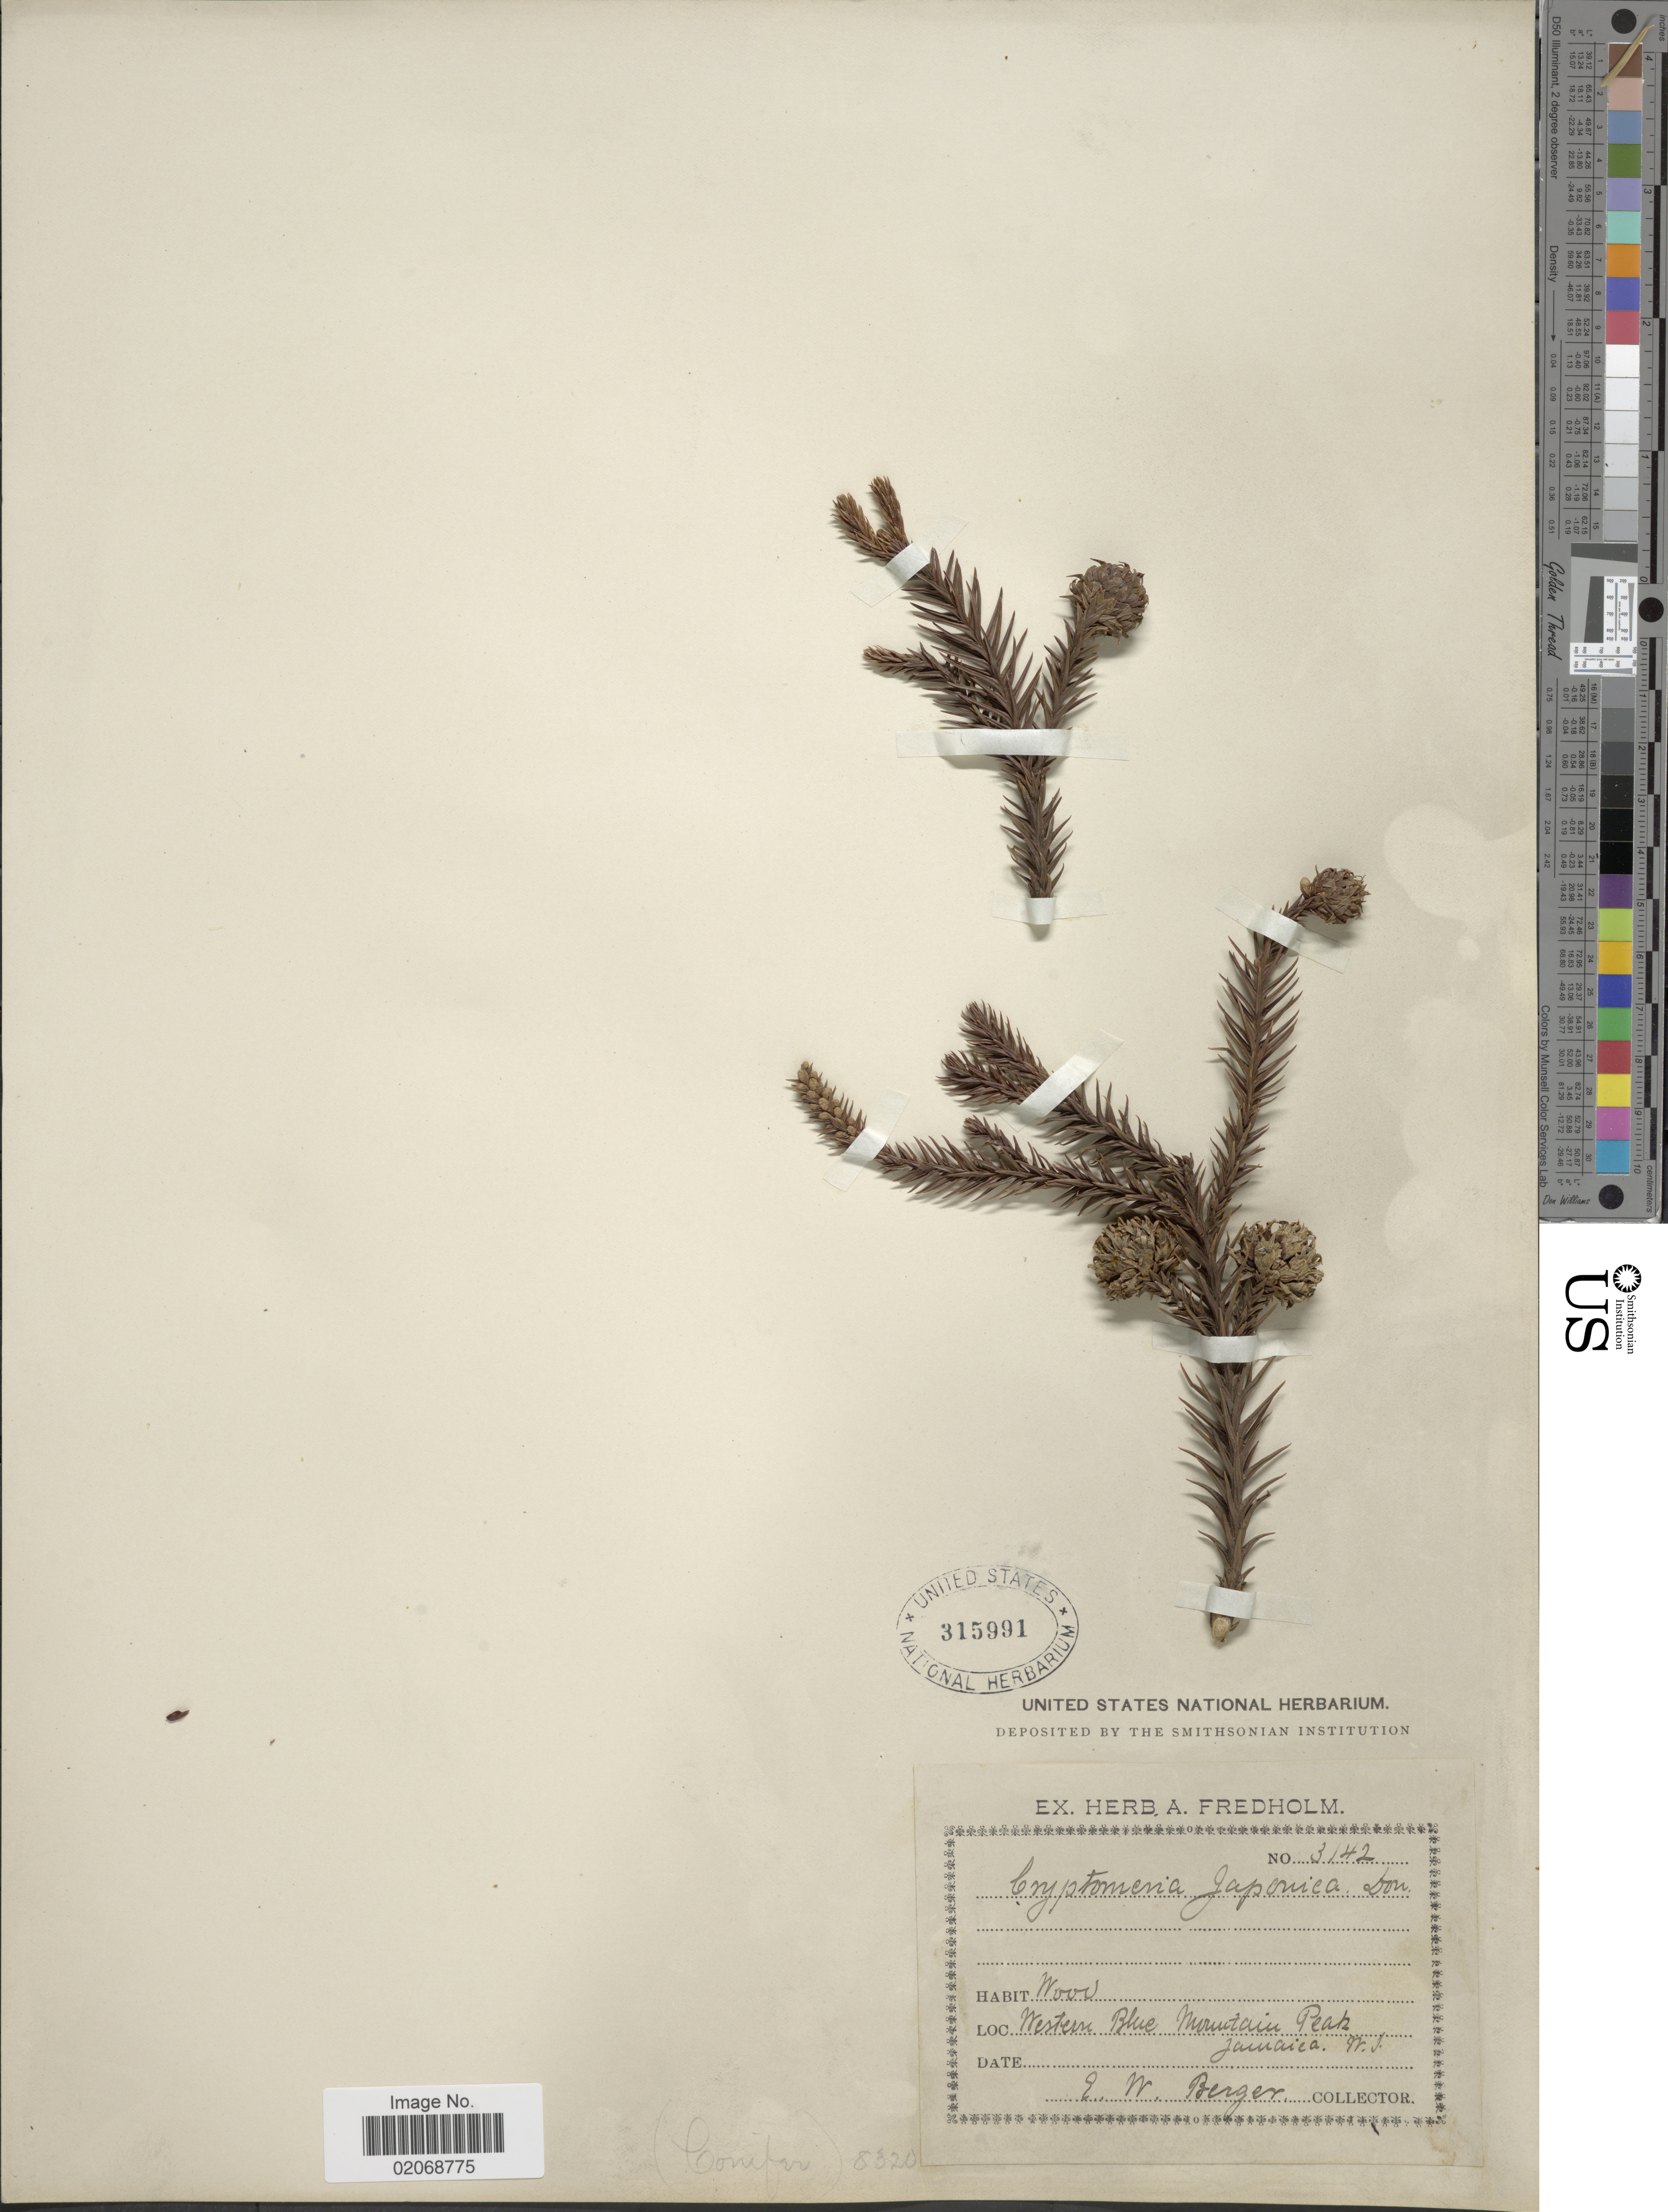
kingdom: Plantae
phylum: Tracheophyta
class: Pinopsida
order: Pinales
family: Cupressaceae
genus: Cryptomeria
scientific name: Cryptomeria japonica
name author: (Thunb. ex L. f.) D. Don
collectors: E. Berger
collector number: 3142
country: Jamaica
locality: Western Blue Mountain Peak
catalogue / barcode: US 315991